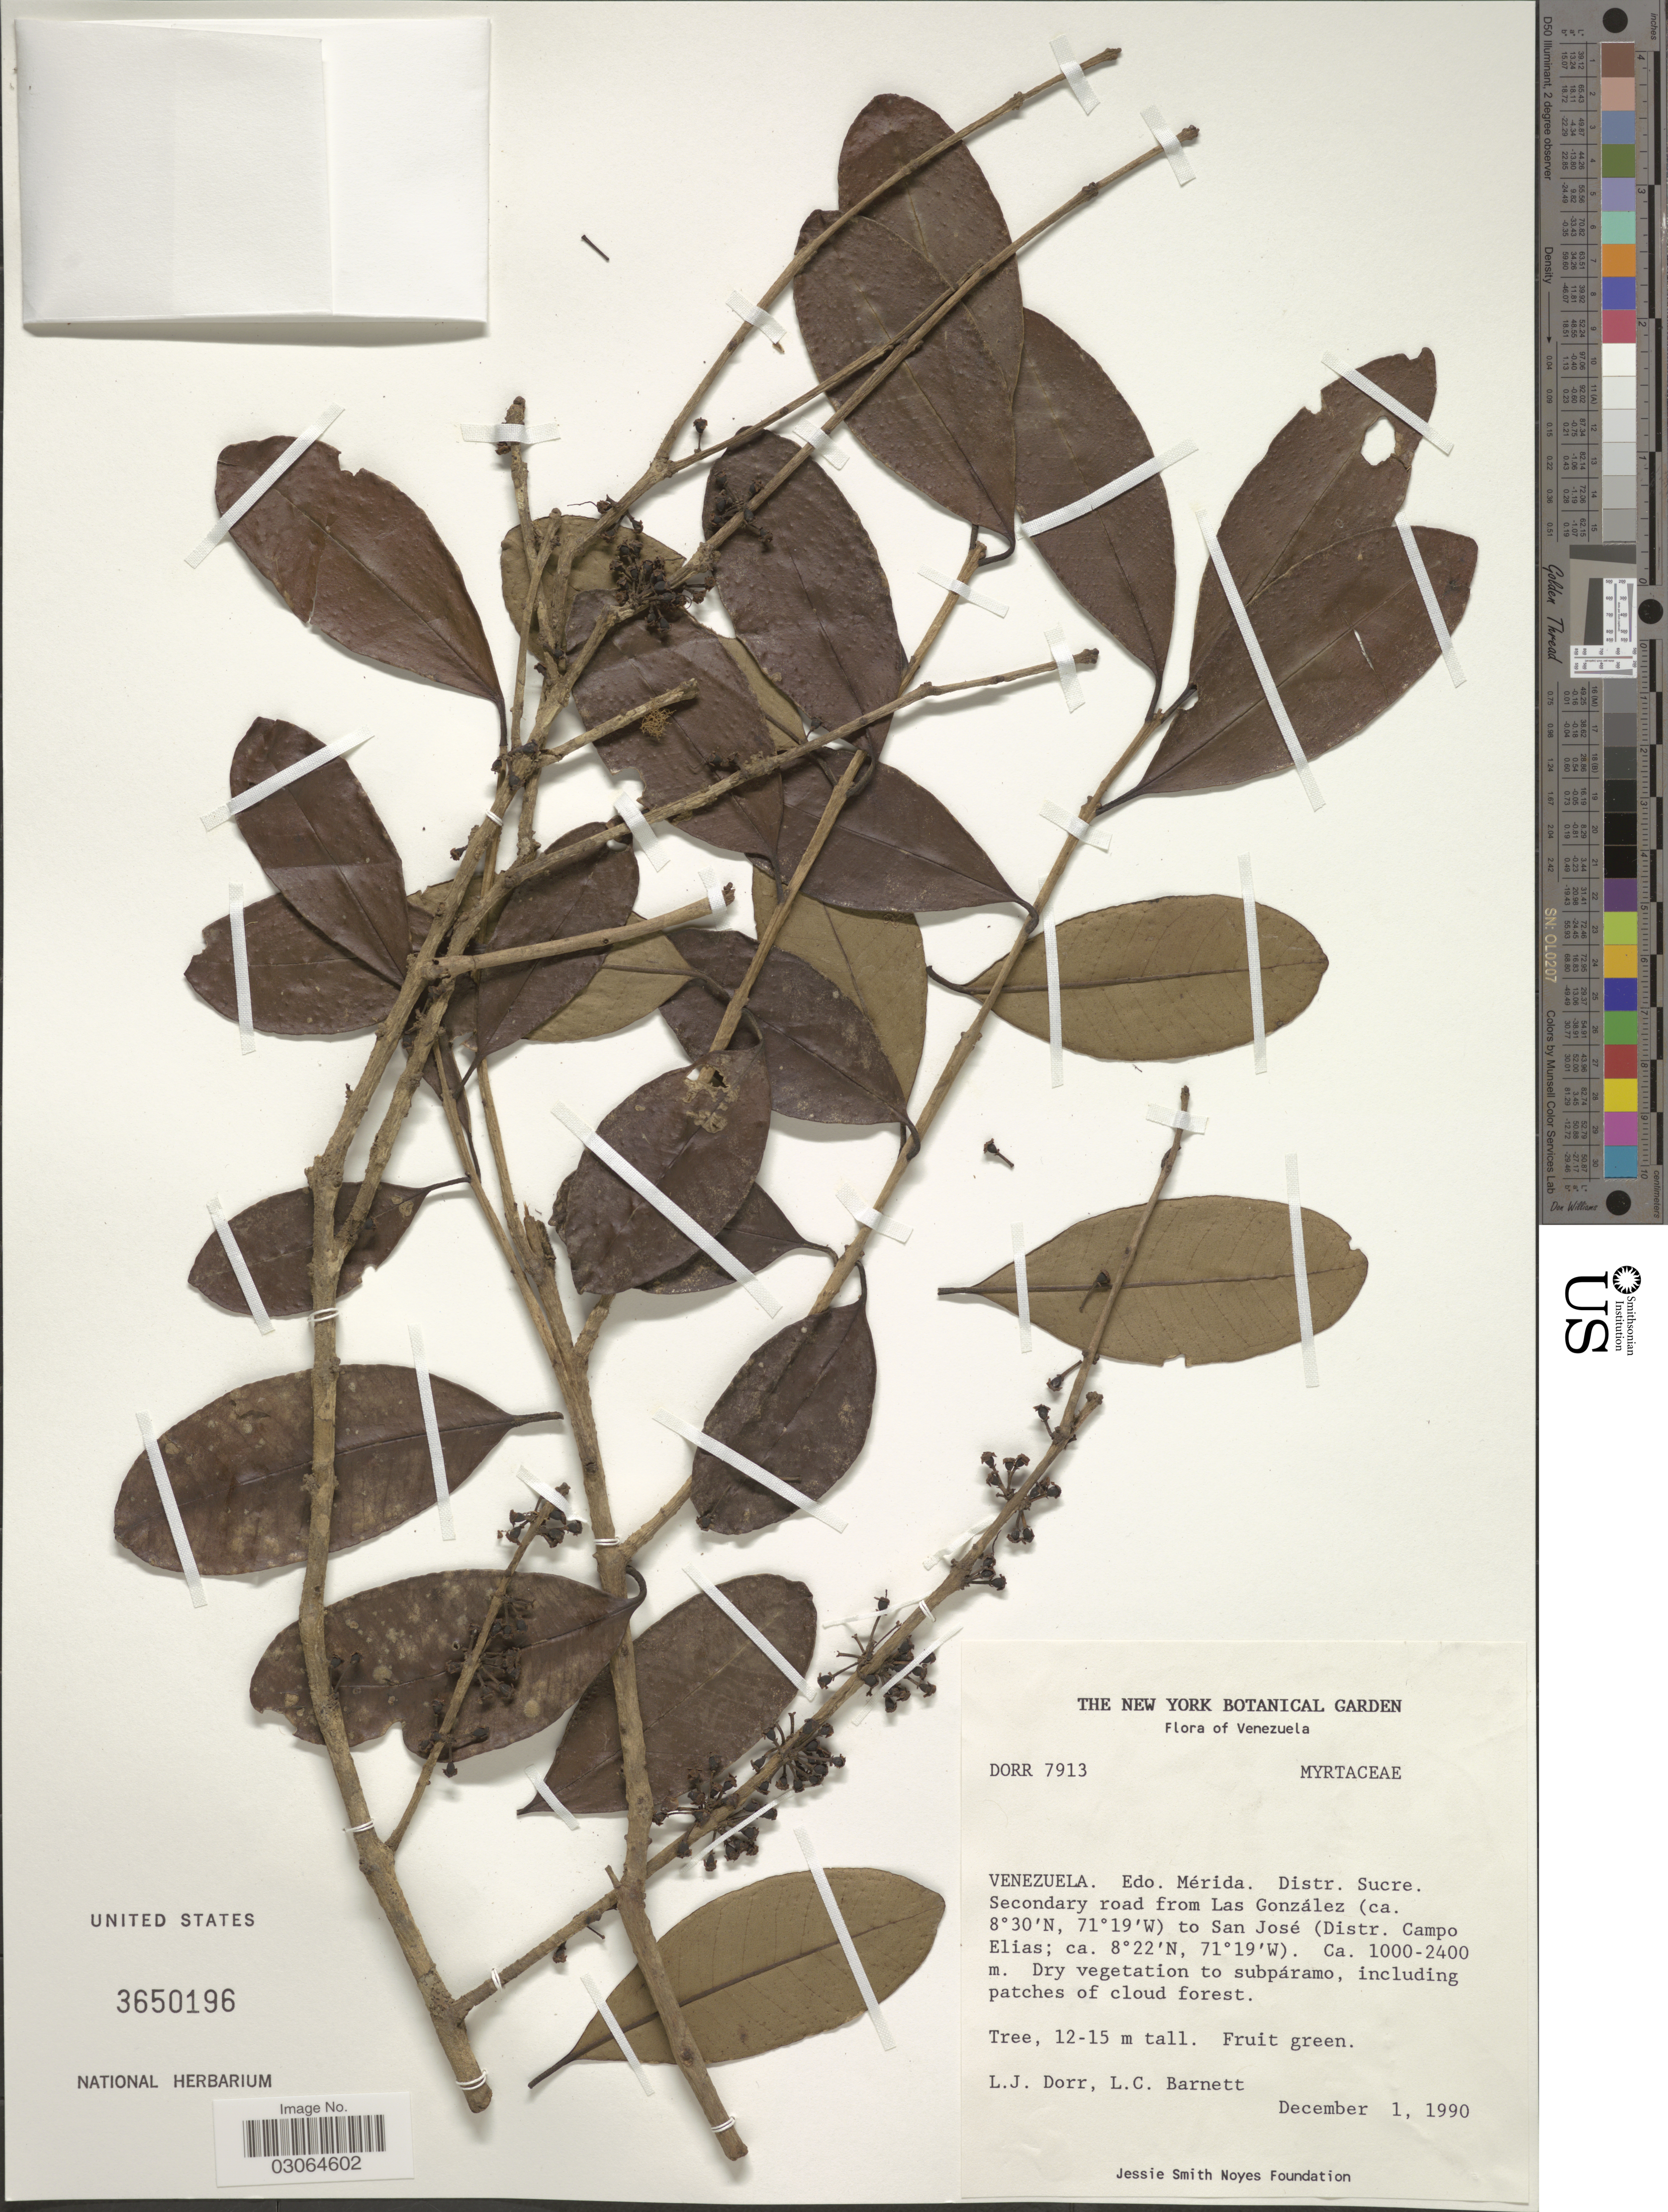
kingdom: Plantae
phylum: Tracheophyta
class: Magnoliopsida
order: Myrtales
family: Myrtaceae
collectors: L. J. Dorr & L. C. Barnett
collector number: DORR7913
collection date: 1990-12-01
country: Venezuela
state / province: Mérida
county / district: Campo Elías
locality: Secondary road from Las González to San José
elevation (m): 1000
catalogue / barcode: US 3650196